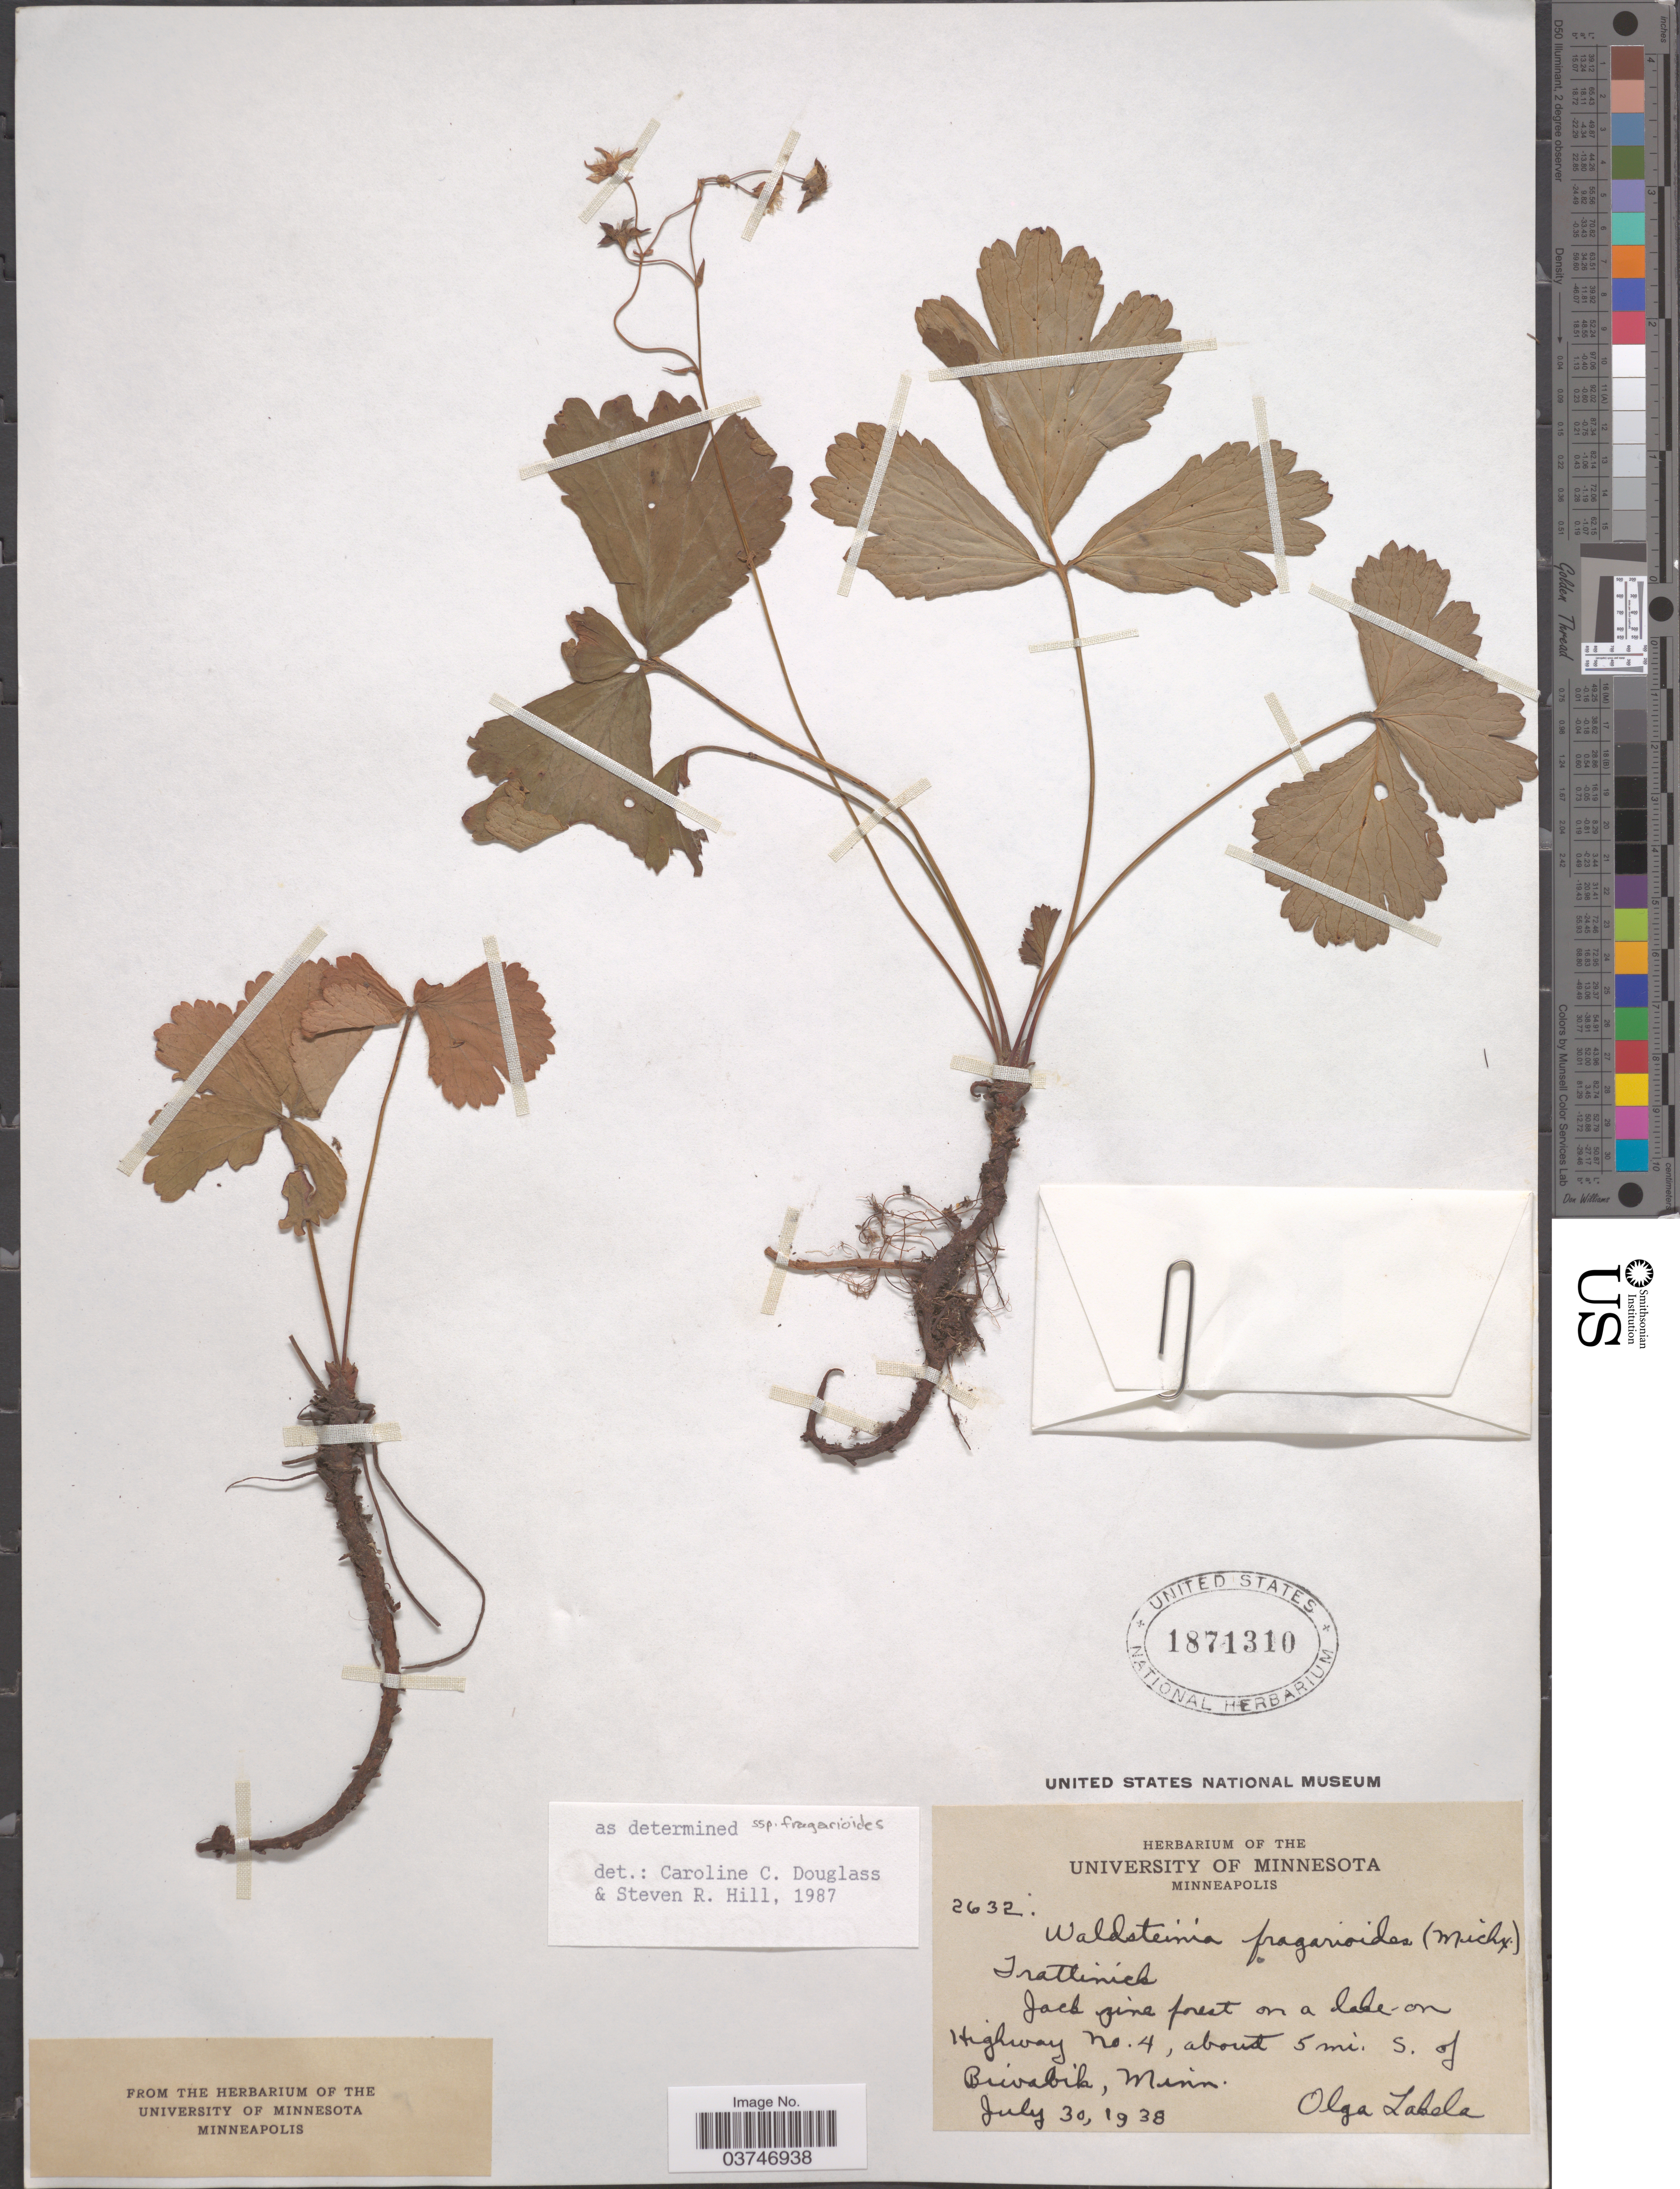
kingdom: Plantae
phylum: Tracheophyta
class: Magnoliopsida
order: Rosales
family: Rosaceae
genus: Waldsteinia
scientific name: Waldsteinia fragarioides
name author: (Michx.) Tratt.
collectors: O. K. Lakela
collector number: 2632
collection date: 1938-07-30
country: United States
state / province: Minnesota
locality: On Highway No. 4, about 5 mi. S. of Biwabik.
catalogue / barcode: US 1871310